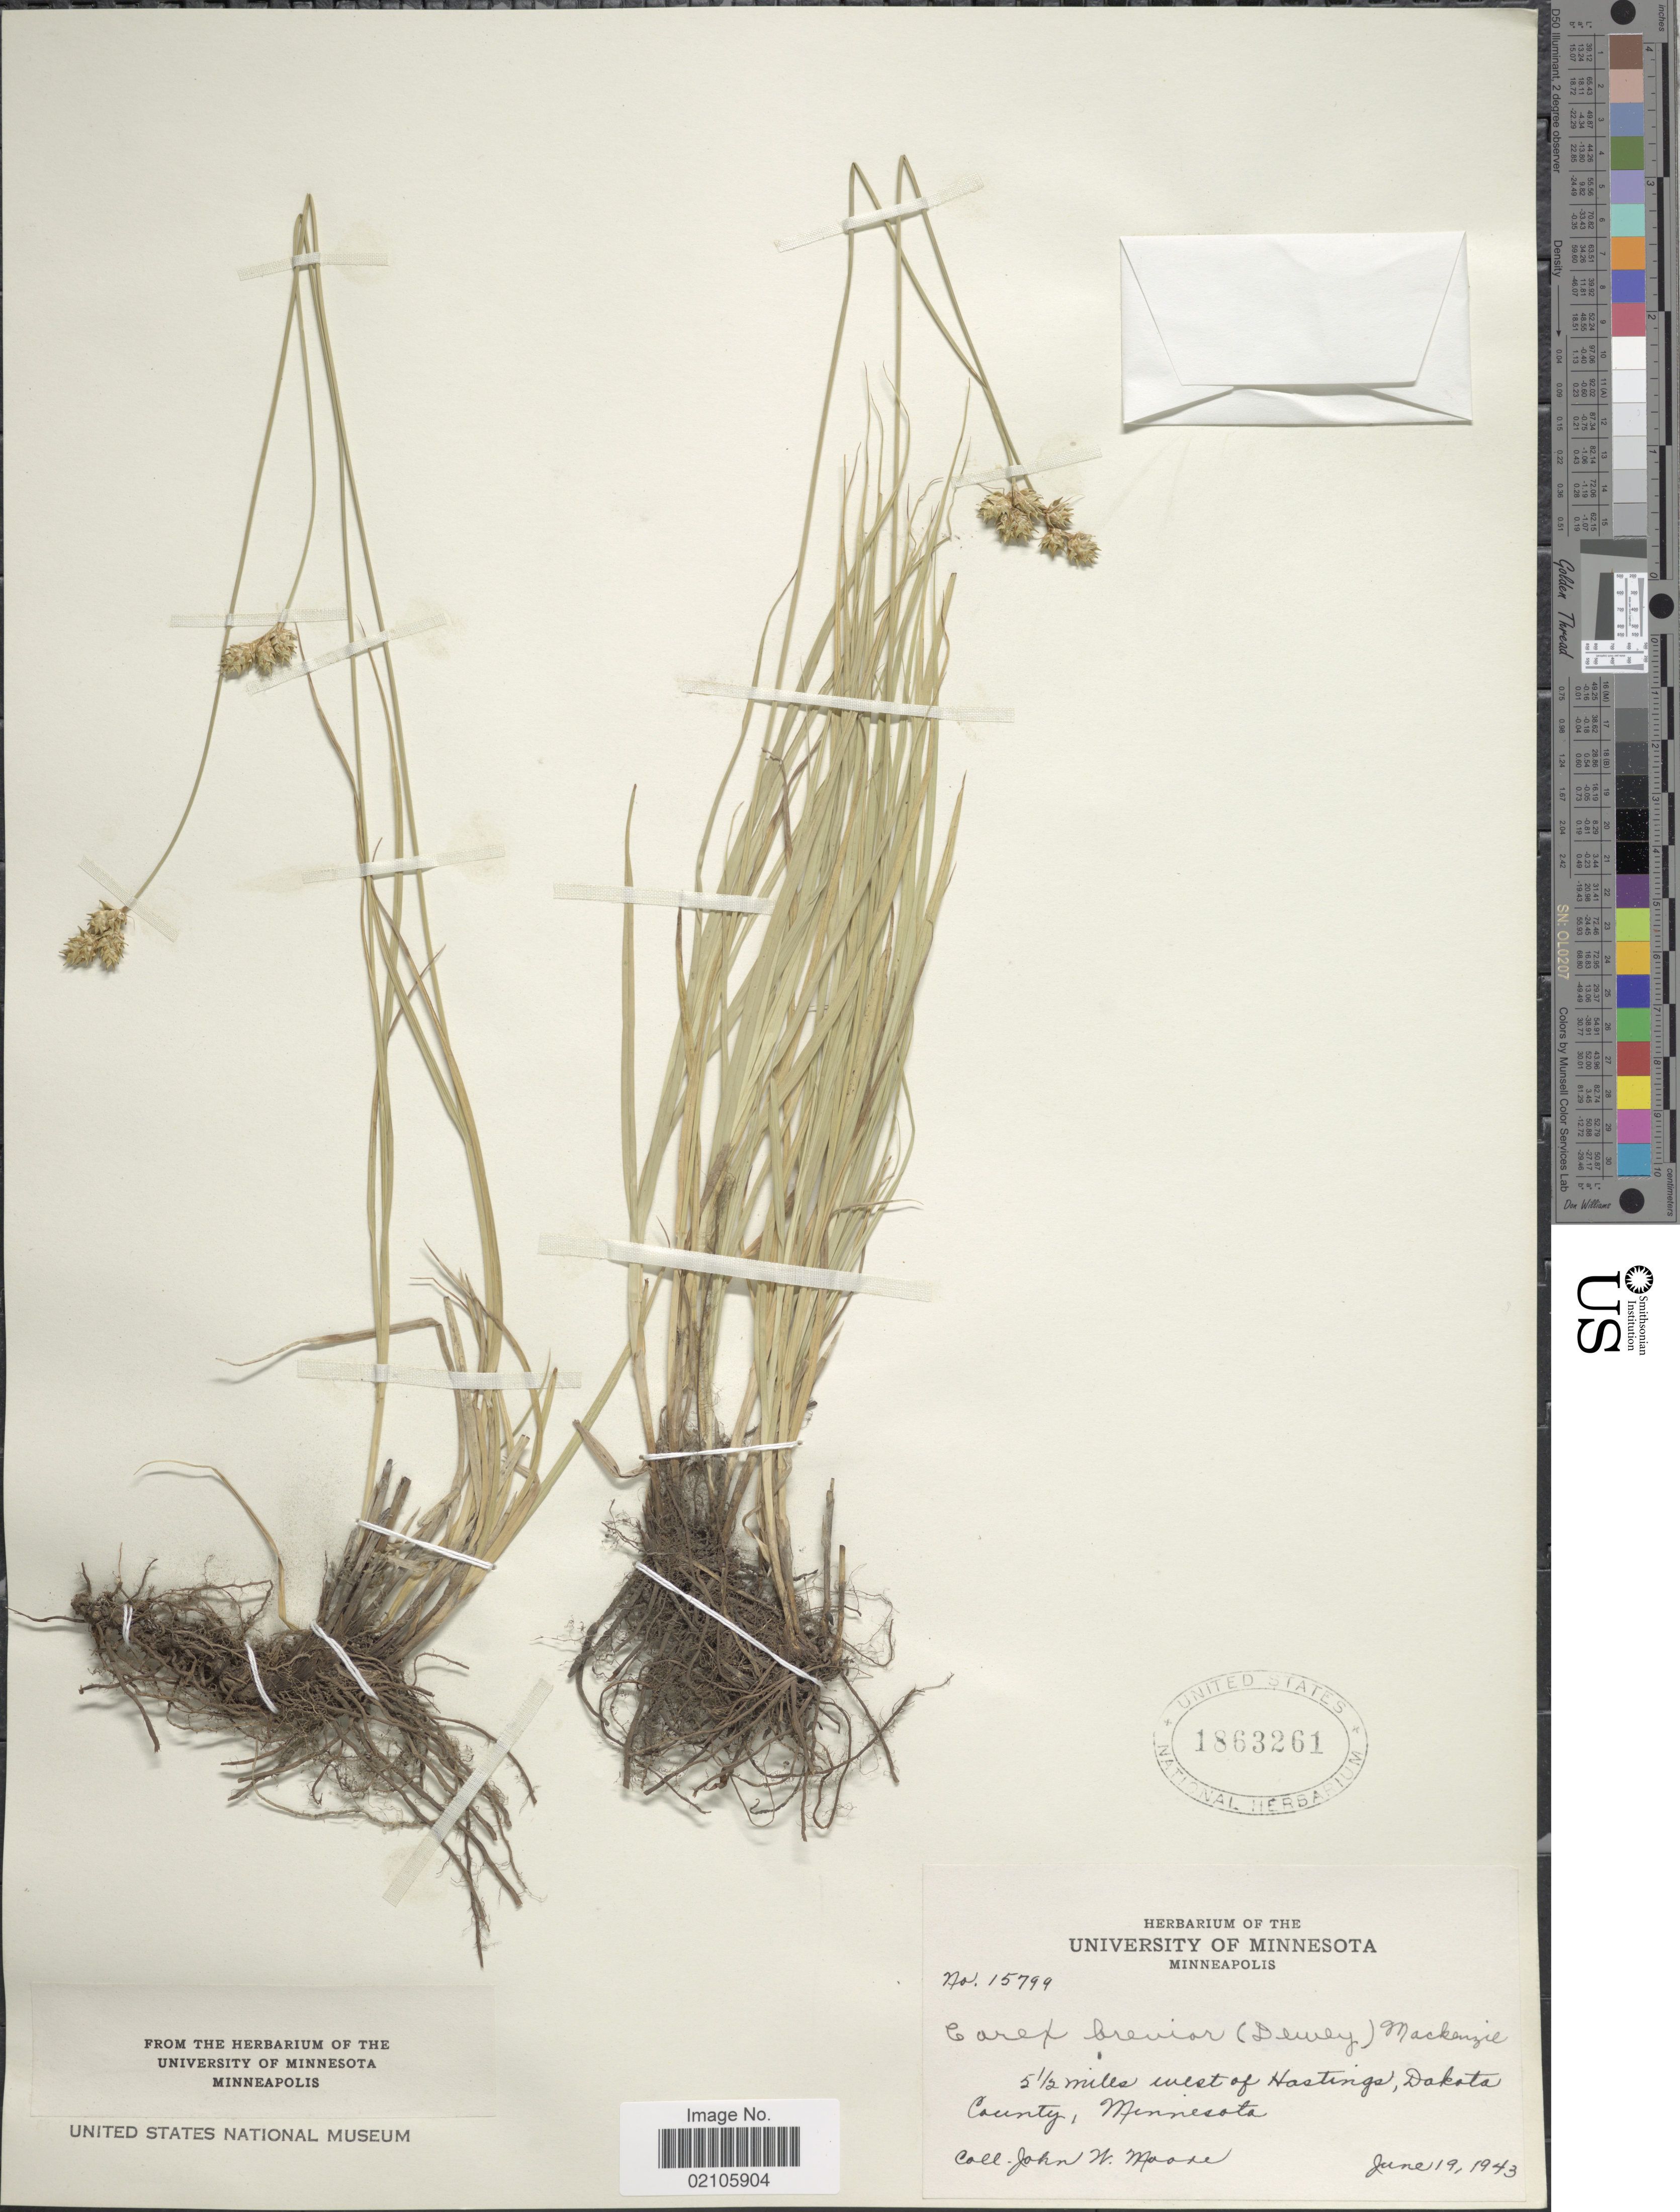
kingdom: Plantae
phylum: Tracheophyta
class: Liliopsida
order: Poales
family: Cyperaceae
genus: Carex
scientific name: Carex brevior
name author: (Dewey) Mack. ex Lunell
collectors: J. Moore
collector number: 15799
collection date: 1943-06-19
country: United States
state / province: Minnesota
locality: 5 1/2 miles west of Hastinga, Dakota County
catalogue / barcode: US 1863261